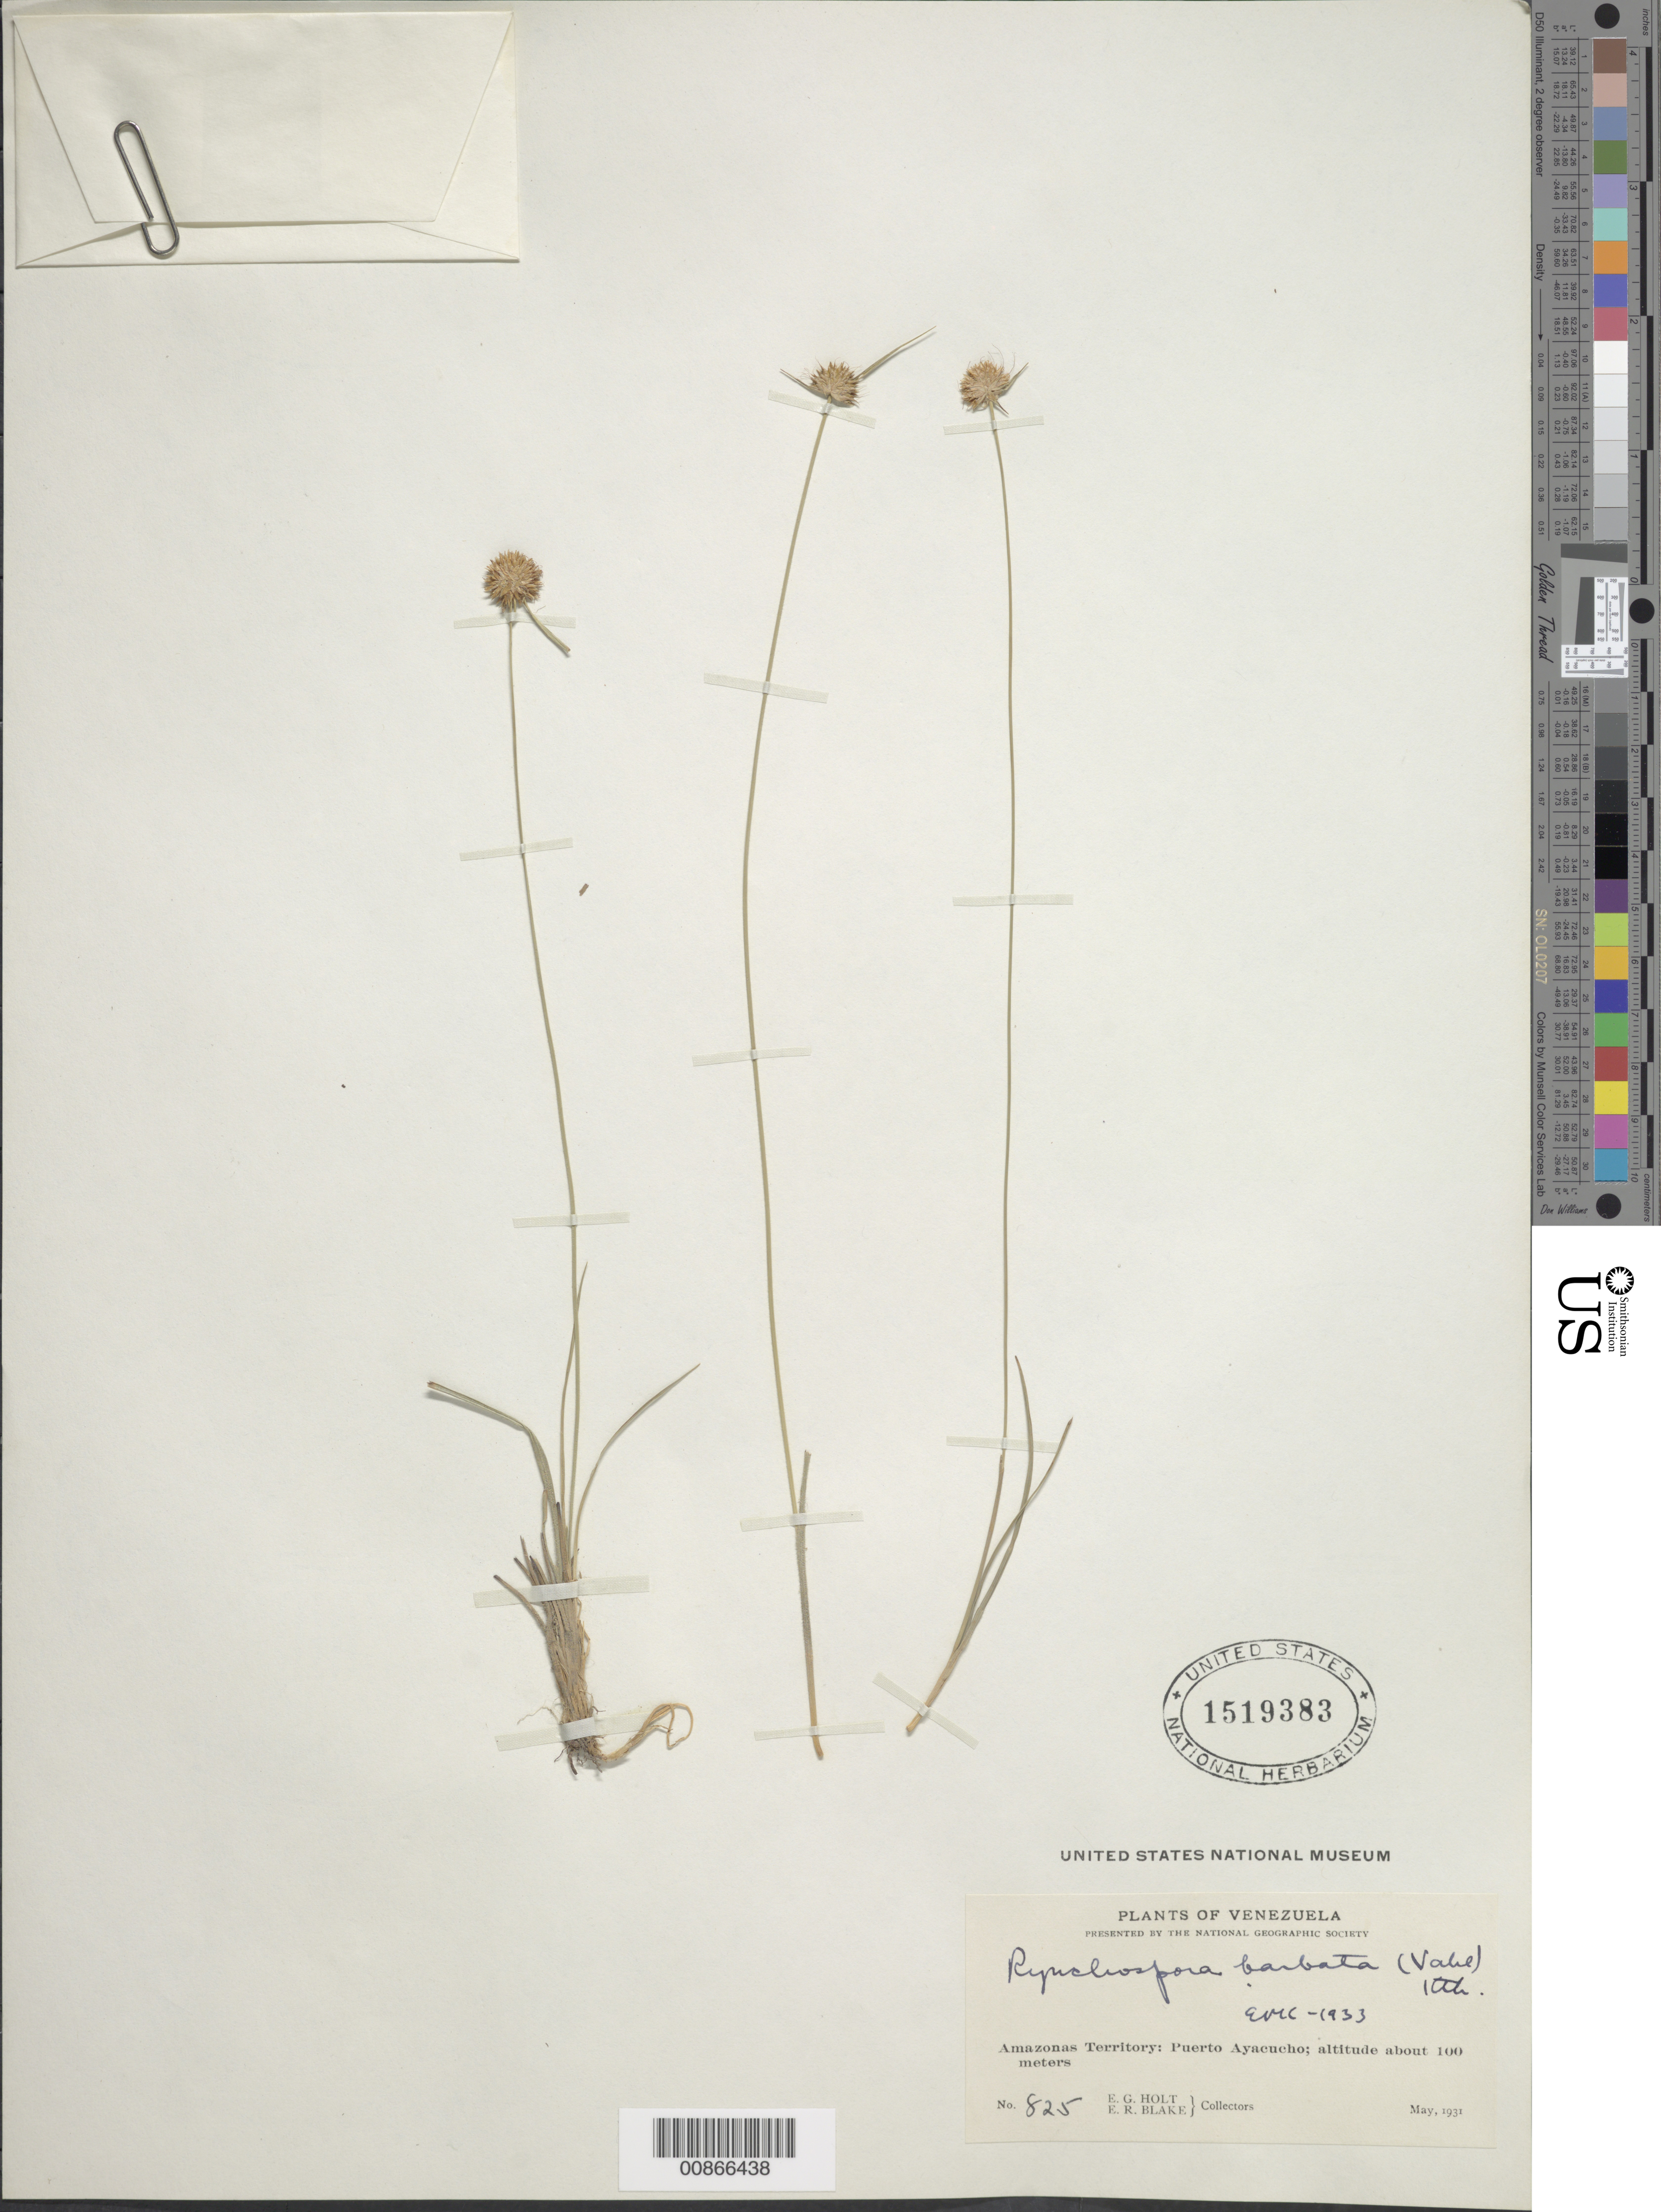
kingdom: Plantae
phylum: Tracheophyta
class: Liliopsida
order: Poales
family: Cyperaceae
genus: Rhynchospora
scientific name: Rhynchospora barbata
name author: (Vahl) Kunth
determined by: Alves, K.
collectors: E. Holt & E. R. Blake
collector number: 825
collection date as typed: May-31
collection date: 1931-05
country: Venezuela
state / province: Amazonas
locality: Puerto Ayacucho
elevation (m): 100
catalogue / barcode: US 1519383